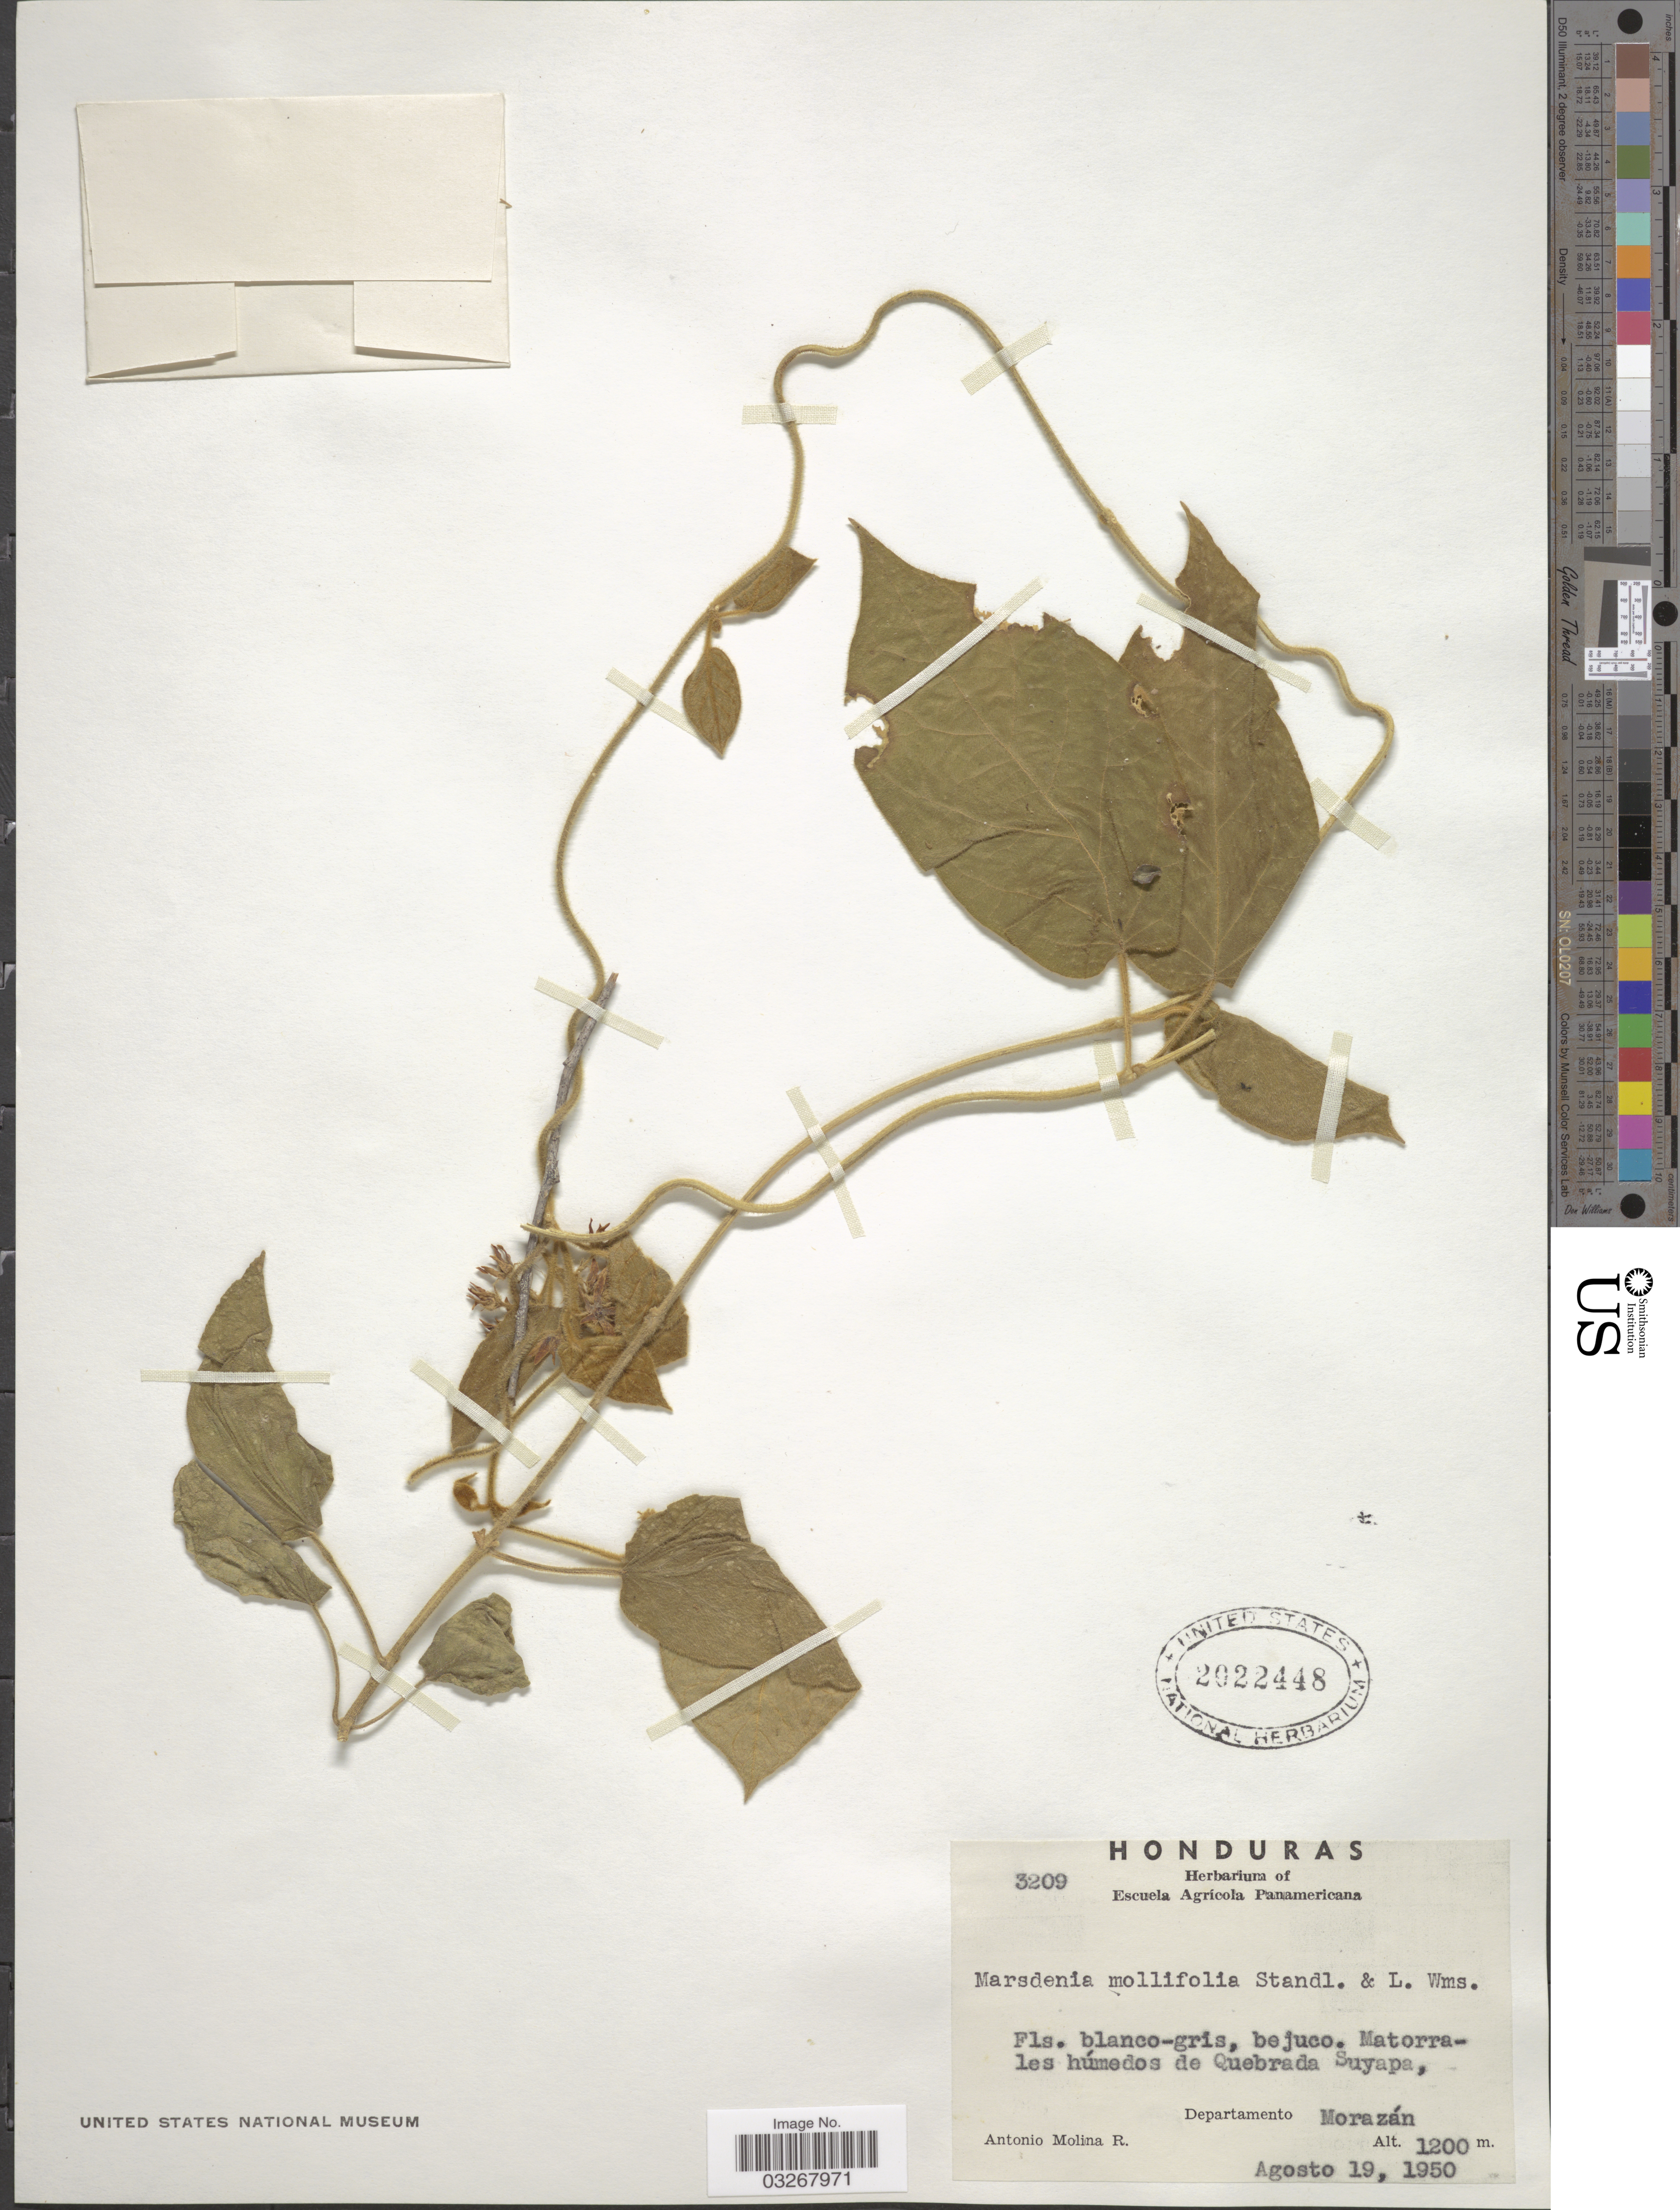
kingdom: Plantae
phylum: Tracheophyta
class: Magnoliopsida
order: Gentianales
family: Apocynaceae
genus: Matelea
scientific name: Matelea warscewiczii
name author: (H. Karst.) Woodson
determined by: Liede-Schumann, S.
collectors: A. Molina R.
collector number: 3209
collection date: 1950-08-19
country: Honduras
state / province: Fco. Morazán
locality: Matorrales húmedos de Quebrada Suyapa, Departamento Morazán.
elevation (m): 1200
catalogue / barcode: US 2022448